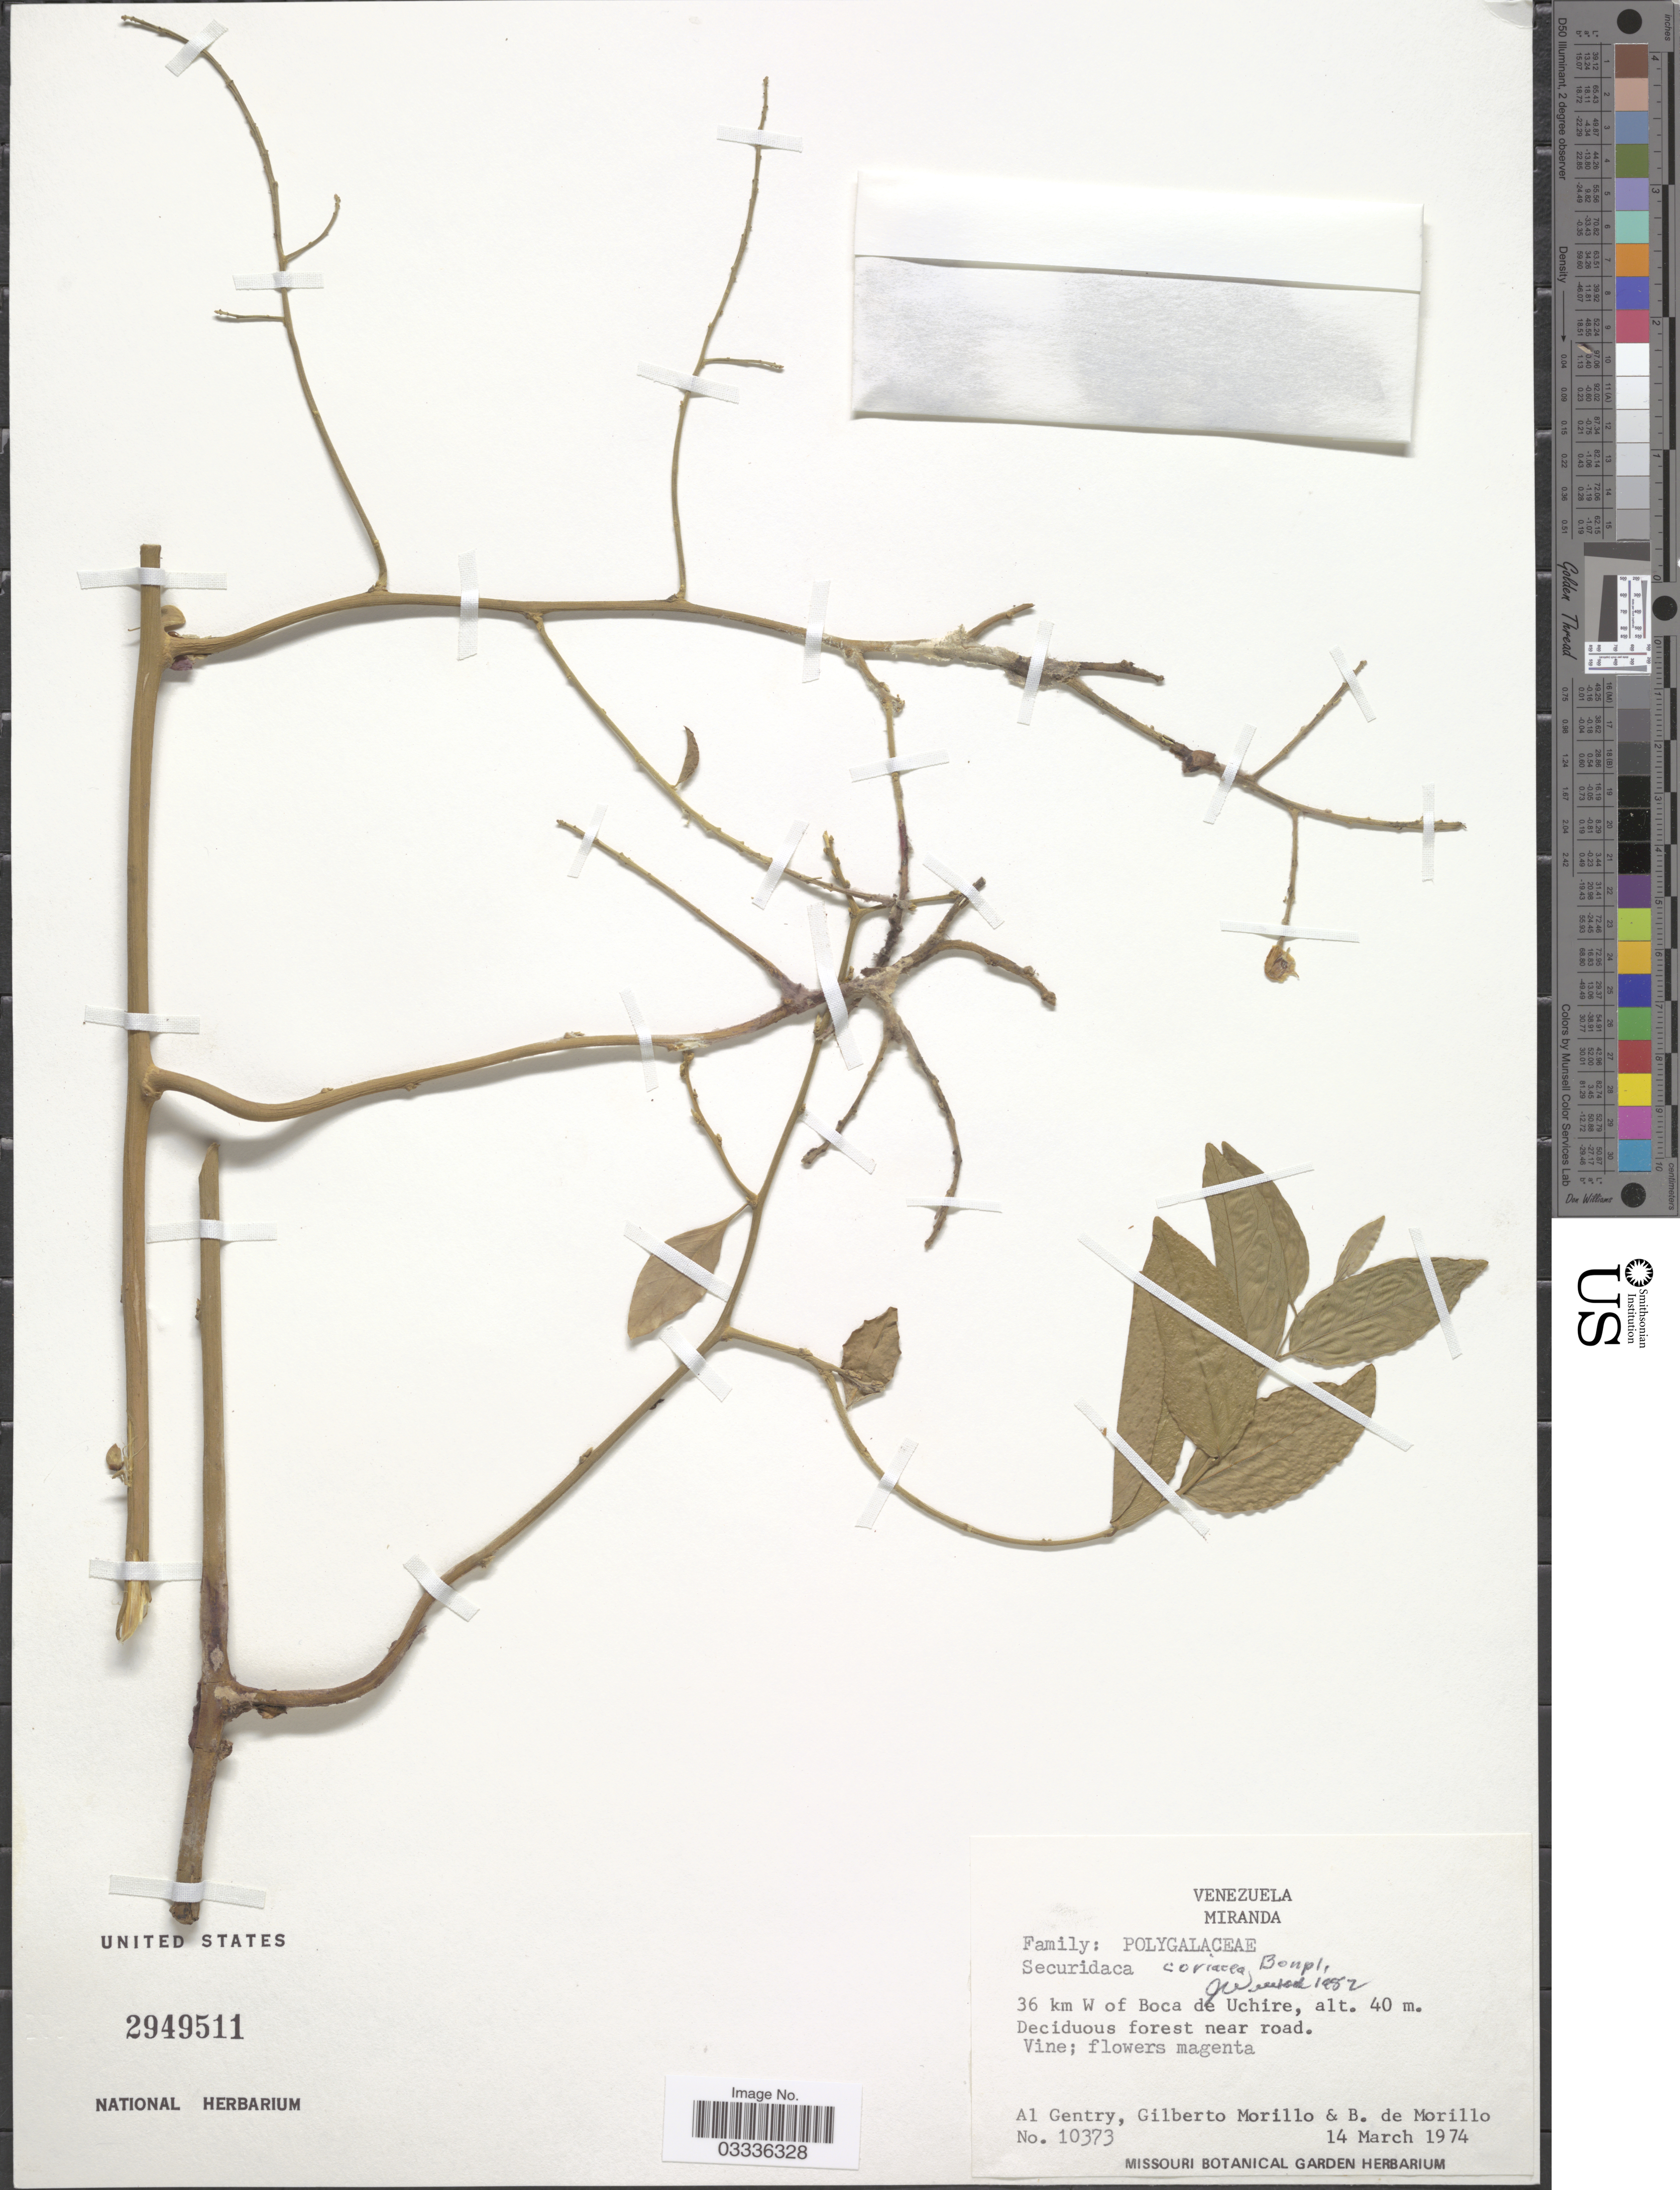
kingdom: Plantae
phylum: Tracheophyta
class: Magnoliopsida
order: Fabales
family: Polygalaceae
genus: Securidaca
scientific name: Securidaca coriacea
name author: Bonpl. ex Steud.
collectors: A. H. Gentry, G. N. Morillo & B. Morillo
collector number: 10373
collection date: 1974-03-14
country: Venezuela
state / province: Miranda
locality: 36 km W of Boca de Uchire.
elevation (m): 40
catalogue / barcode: US 2949511